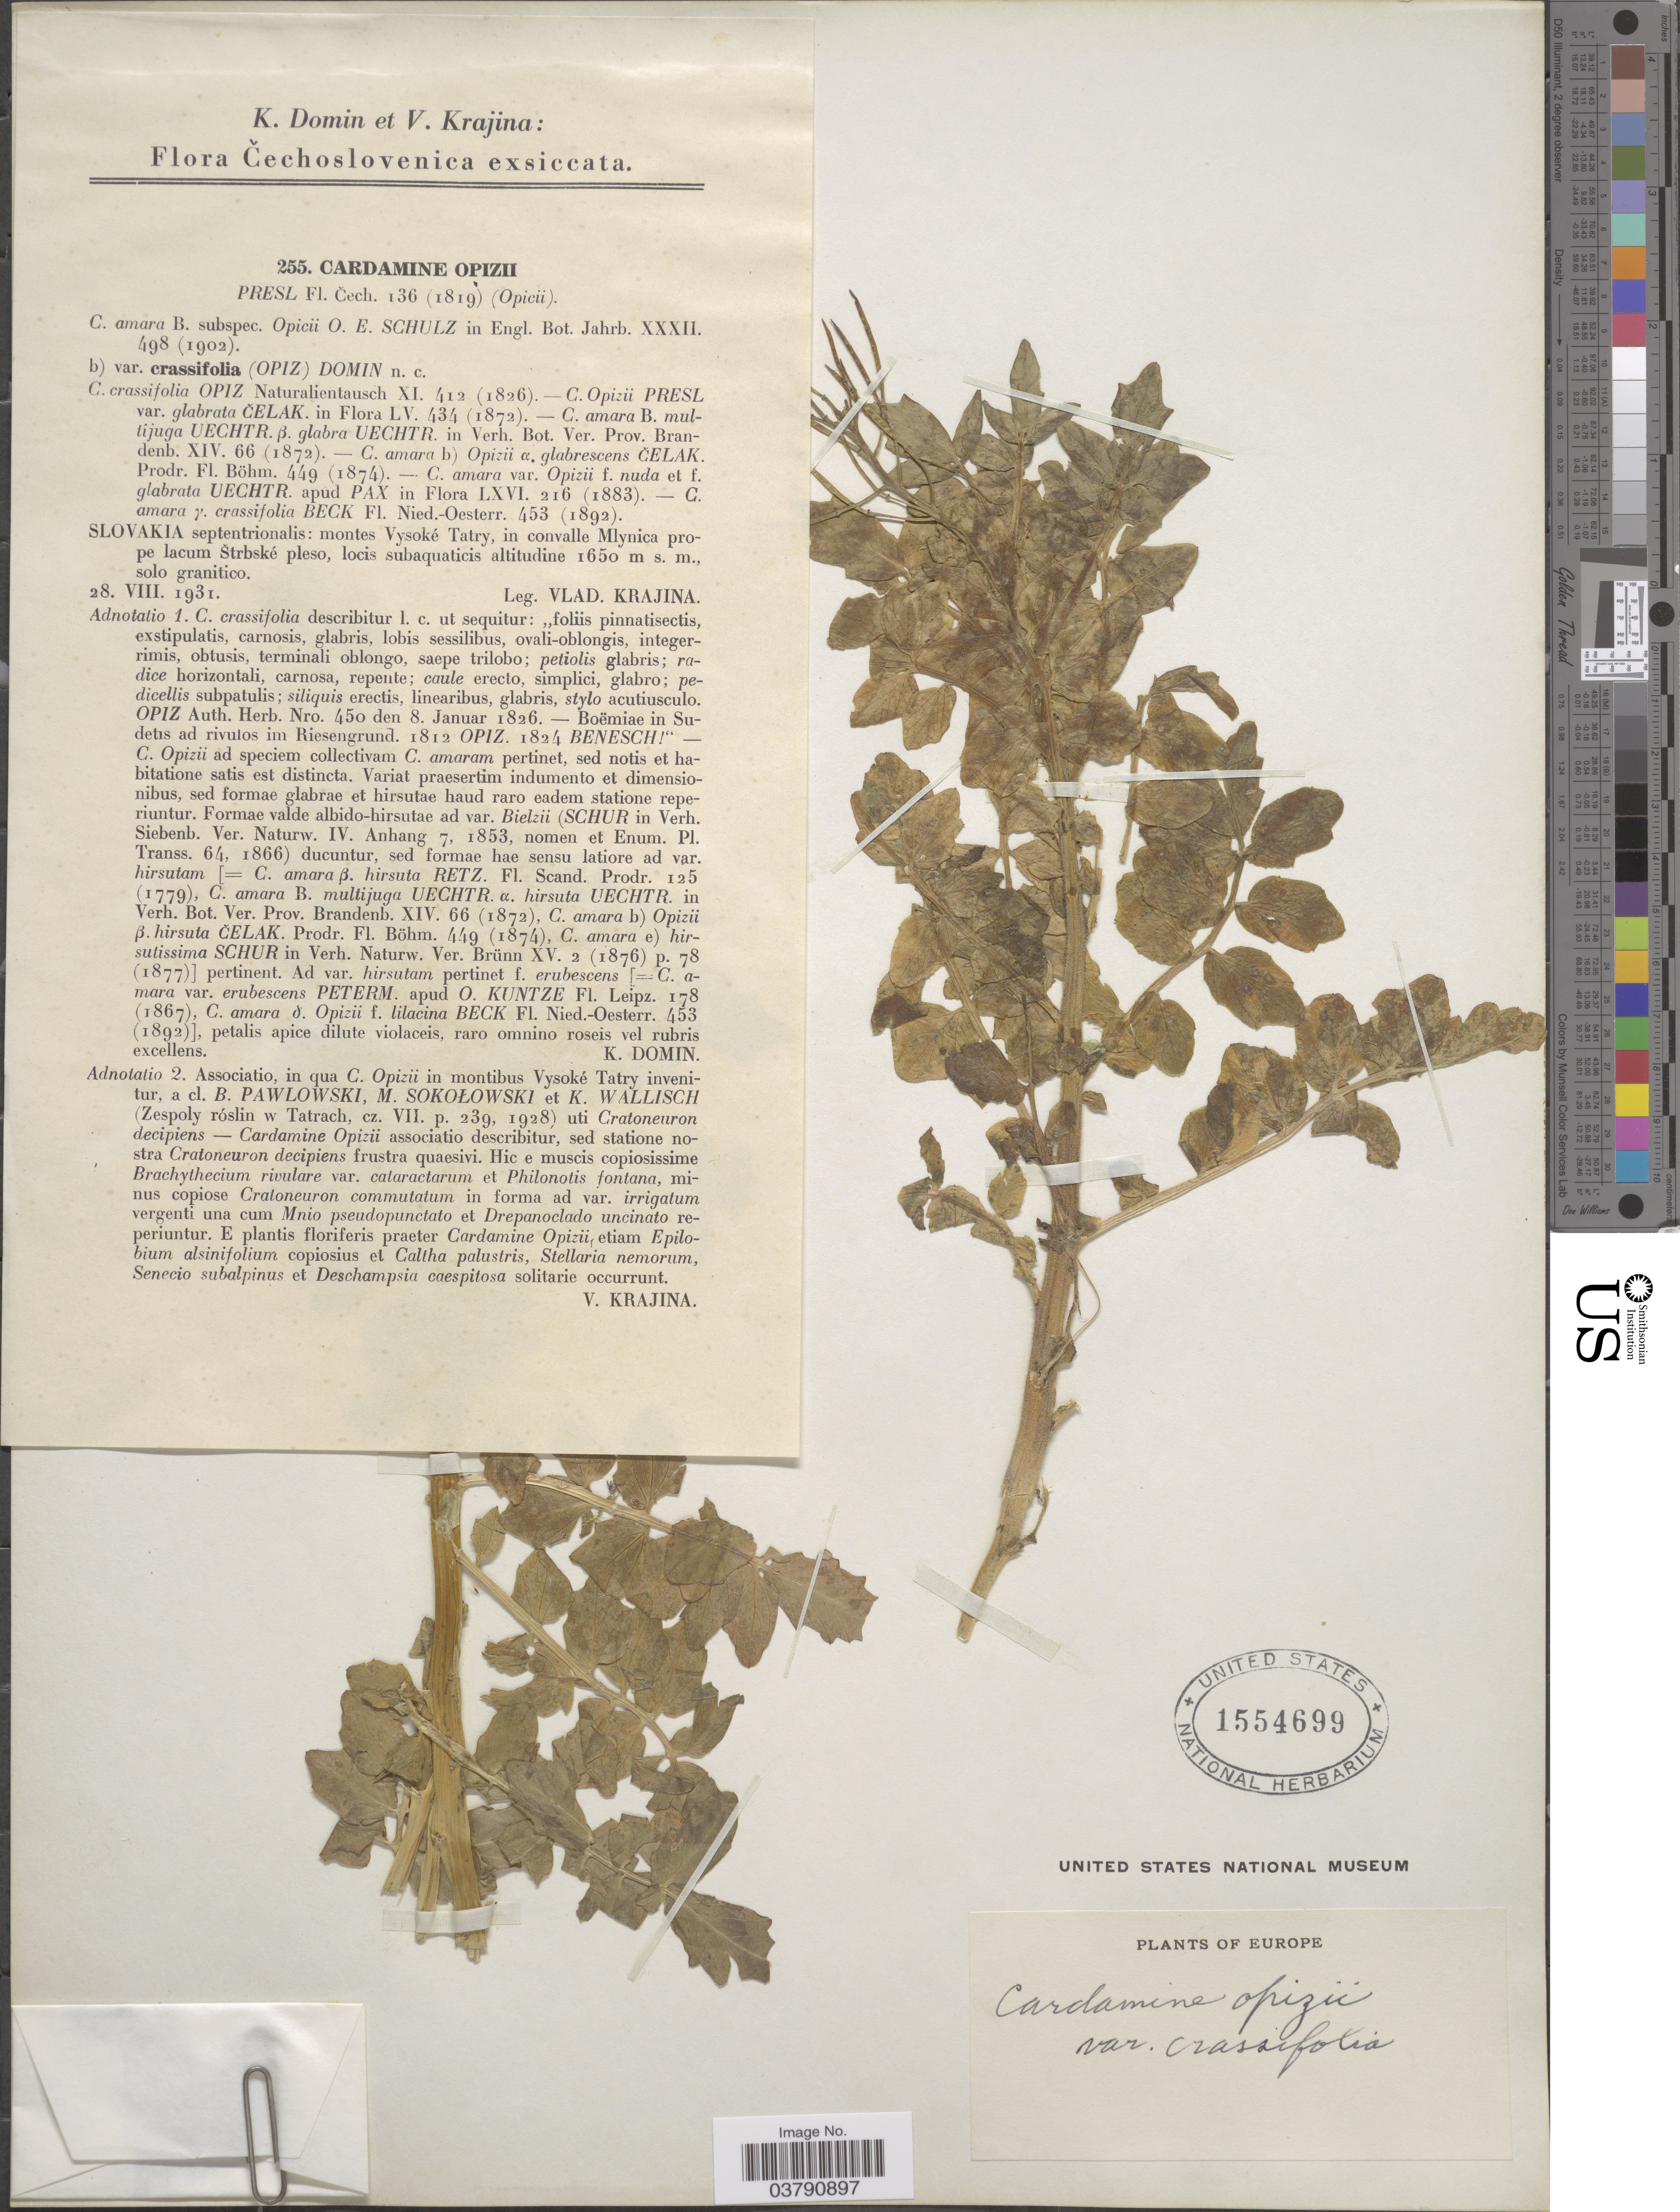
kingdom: Plantae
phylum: Tracheophyta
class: Magnoliopsida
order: Brassicales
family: Brassicaceae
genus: Cardamine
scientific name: Cardamine opizii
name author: J. Presl & C. Presl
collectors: V. Krajina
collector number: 255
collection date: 1931-08-28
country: Slovakia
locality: Slovakia septentrionalis: montes Vysoké Tatry, in convalle Mlynica prope lacum Štrbské pleso.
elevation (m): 1650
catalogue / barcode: US 1554699